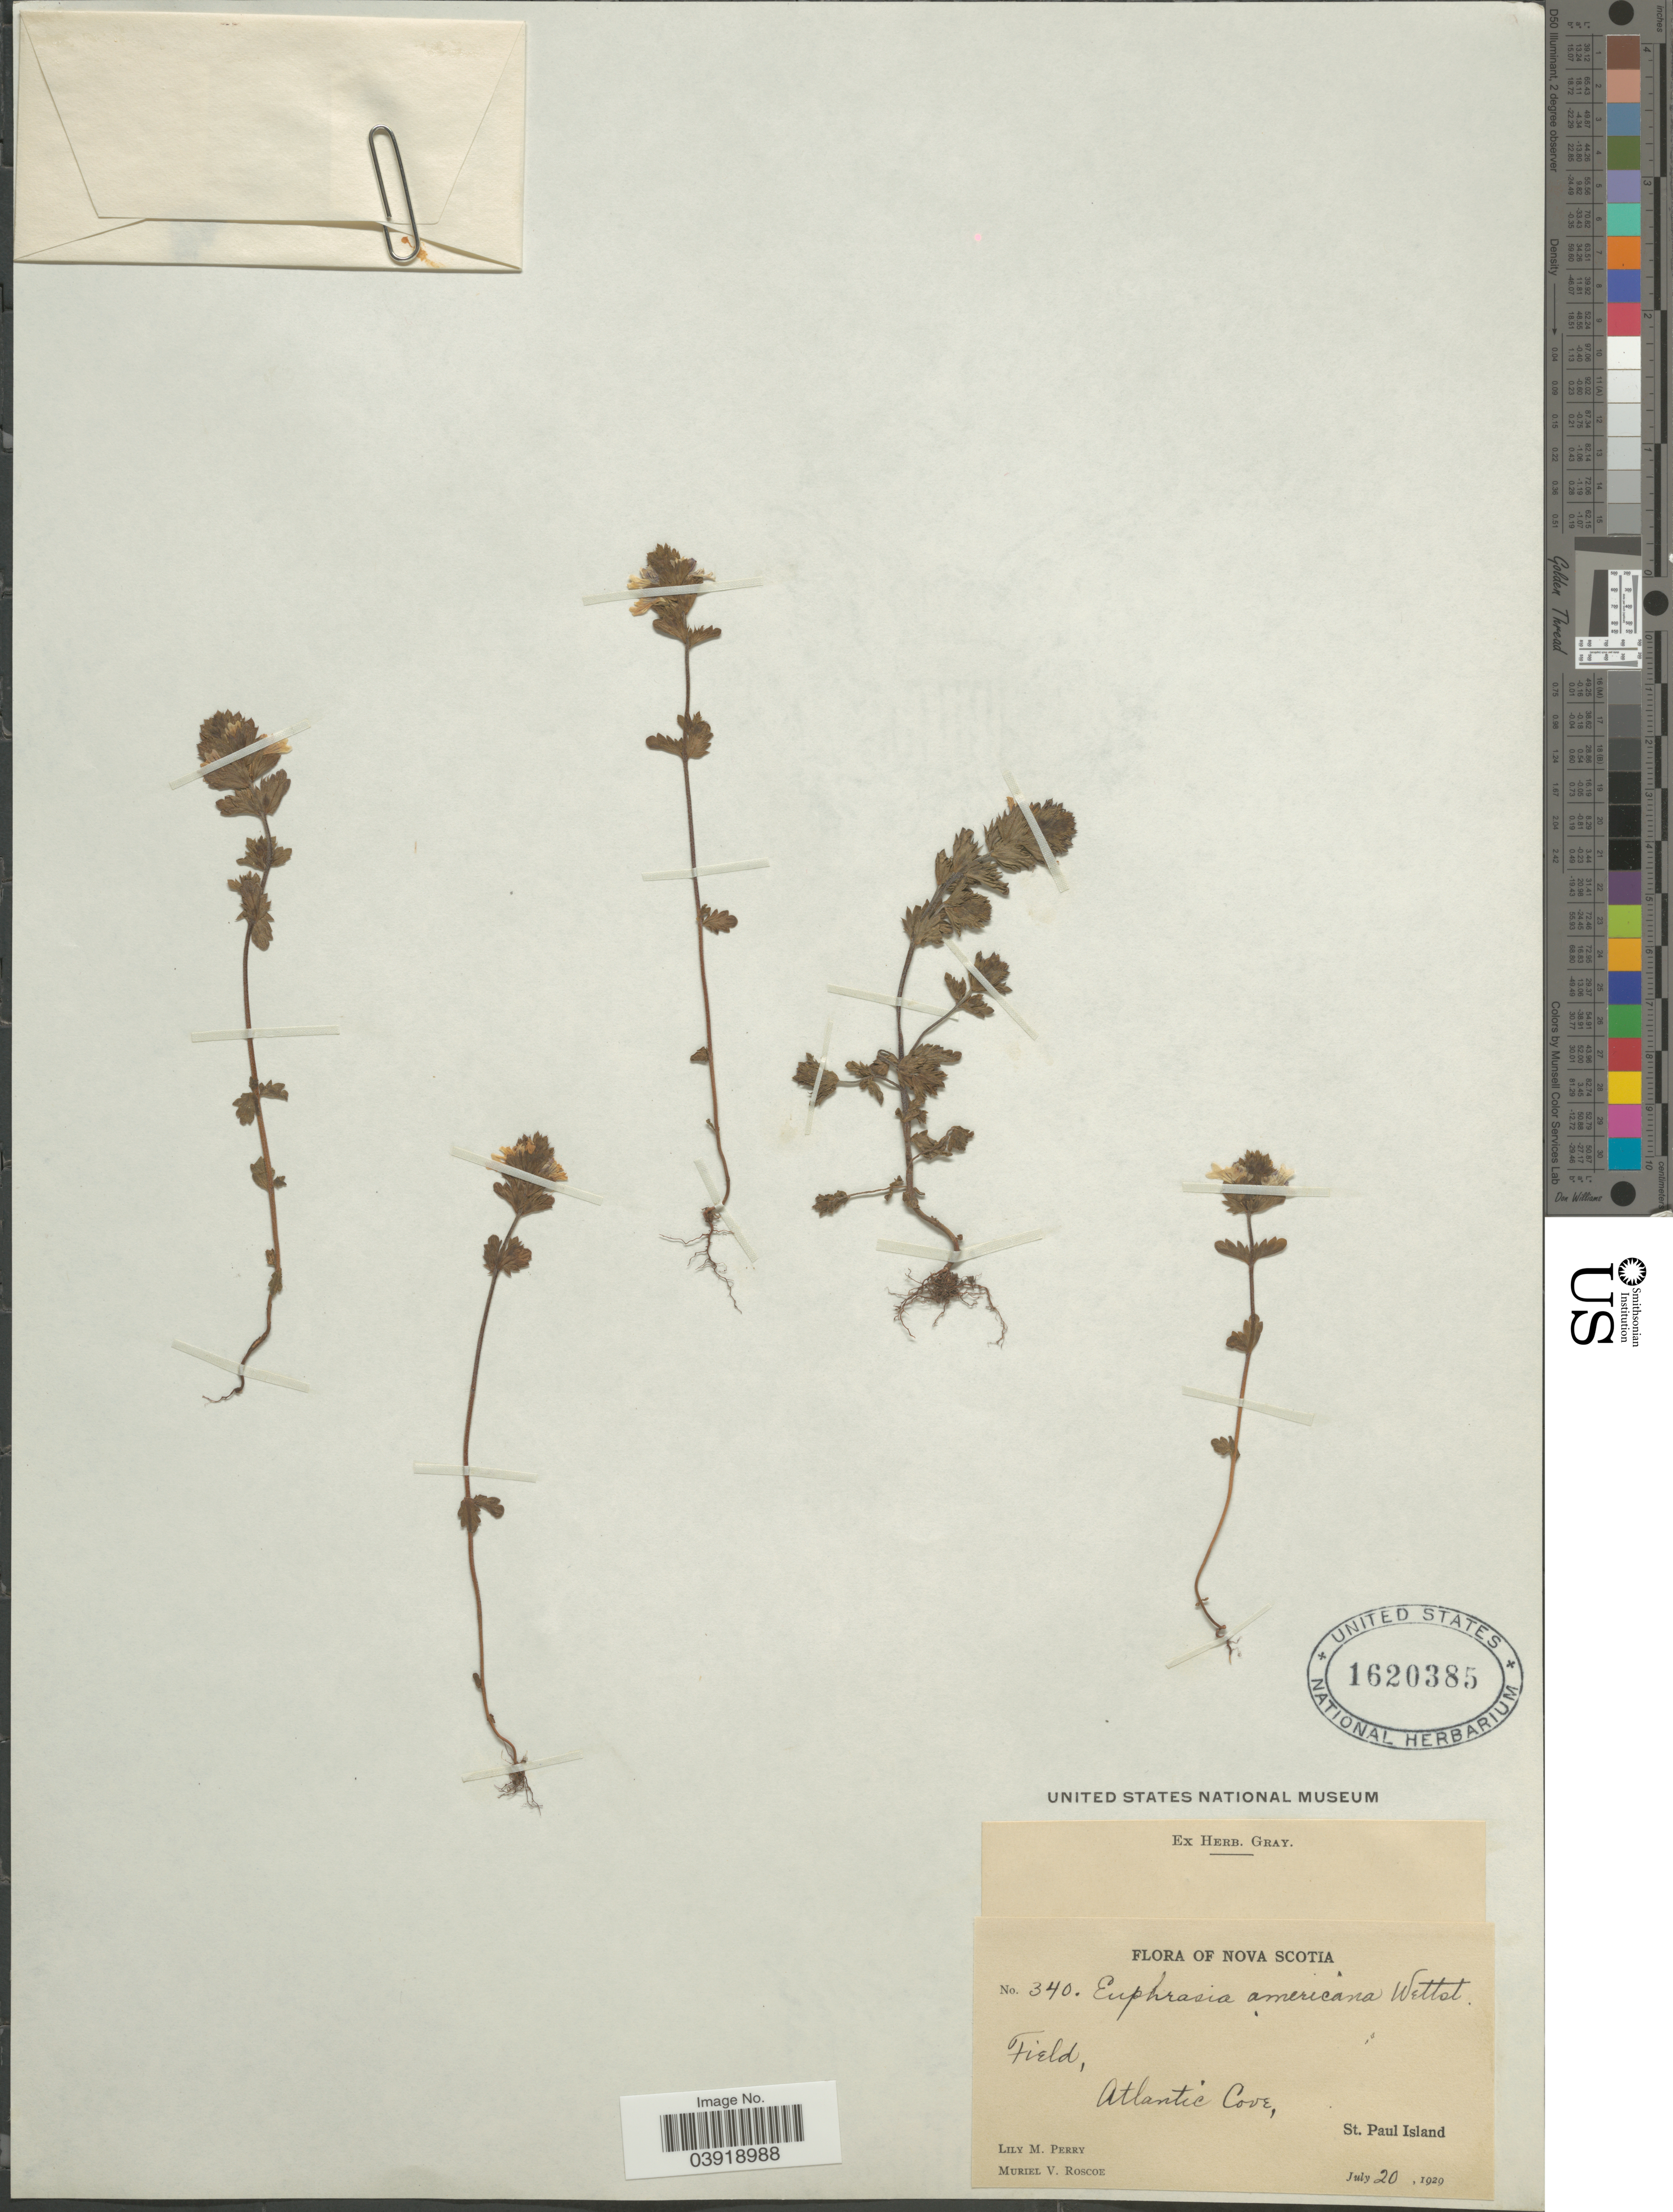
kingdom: Plantae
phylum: Tracheophyta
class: Magnoliopsida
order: Lamiales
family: Orobanchaceae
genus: Euphrasia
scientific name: Euphrasia americana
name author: Wettst.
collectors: L. M. Perry & M. Roscoe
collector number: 340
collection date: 1929-07-20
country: Canada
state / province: Nova Scotia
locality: Atlantic Cove, St. Paul Island.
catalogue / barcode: US 1620385